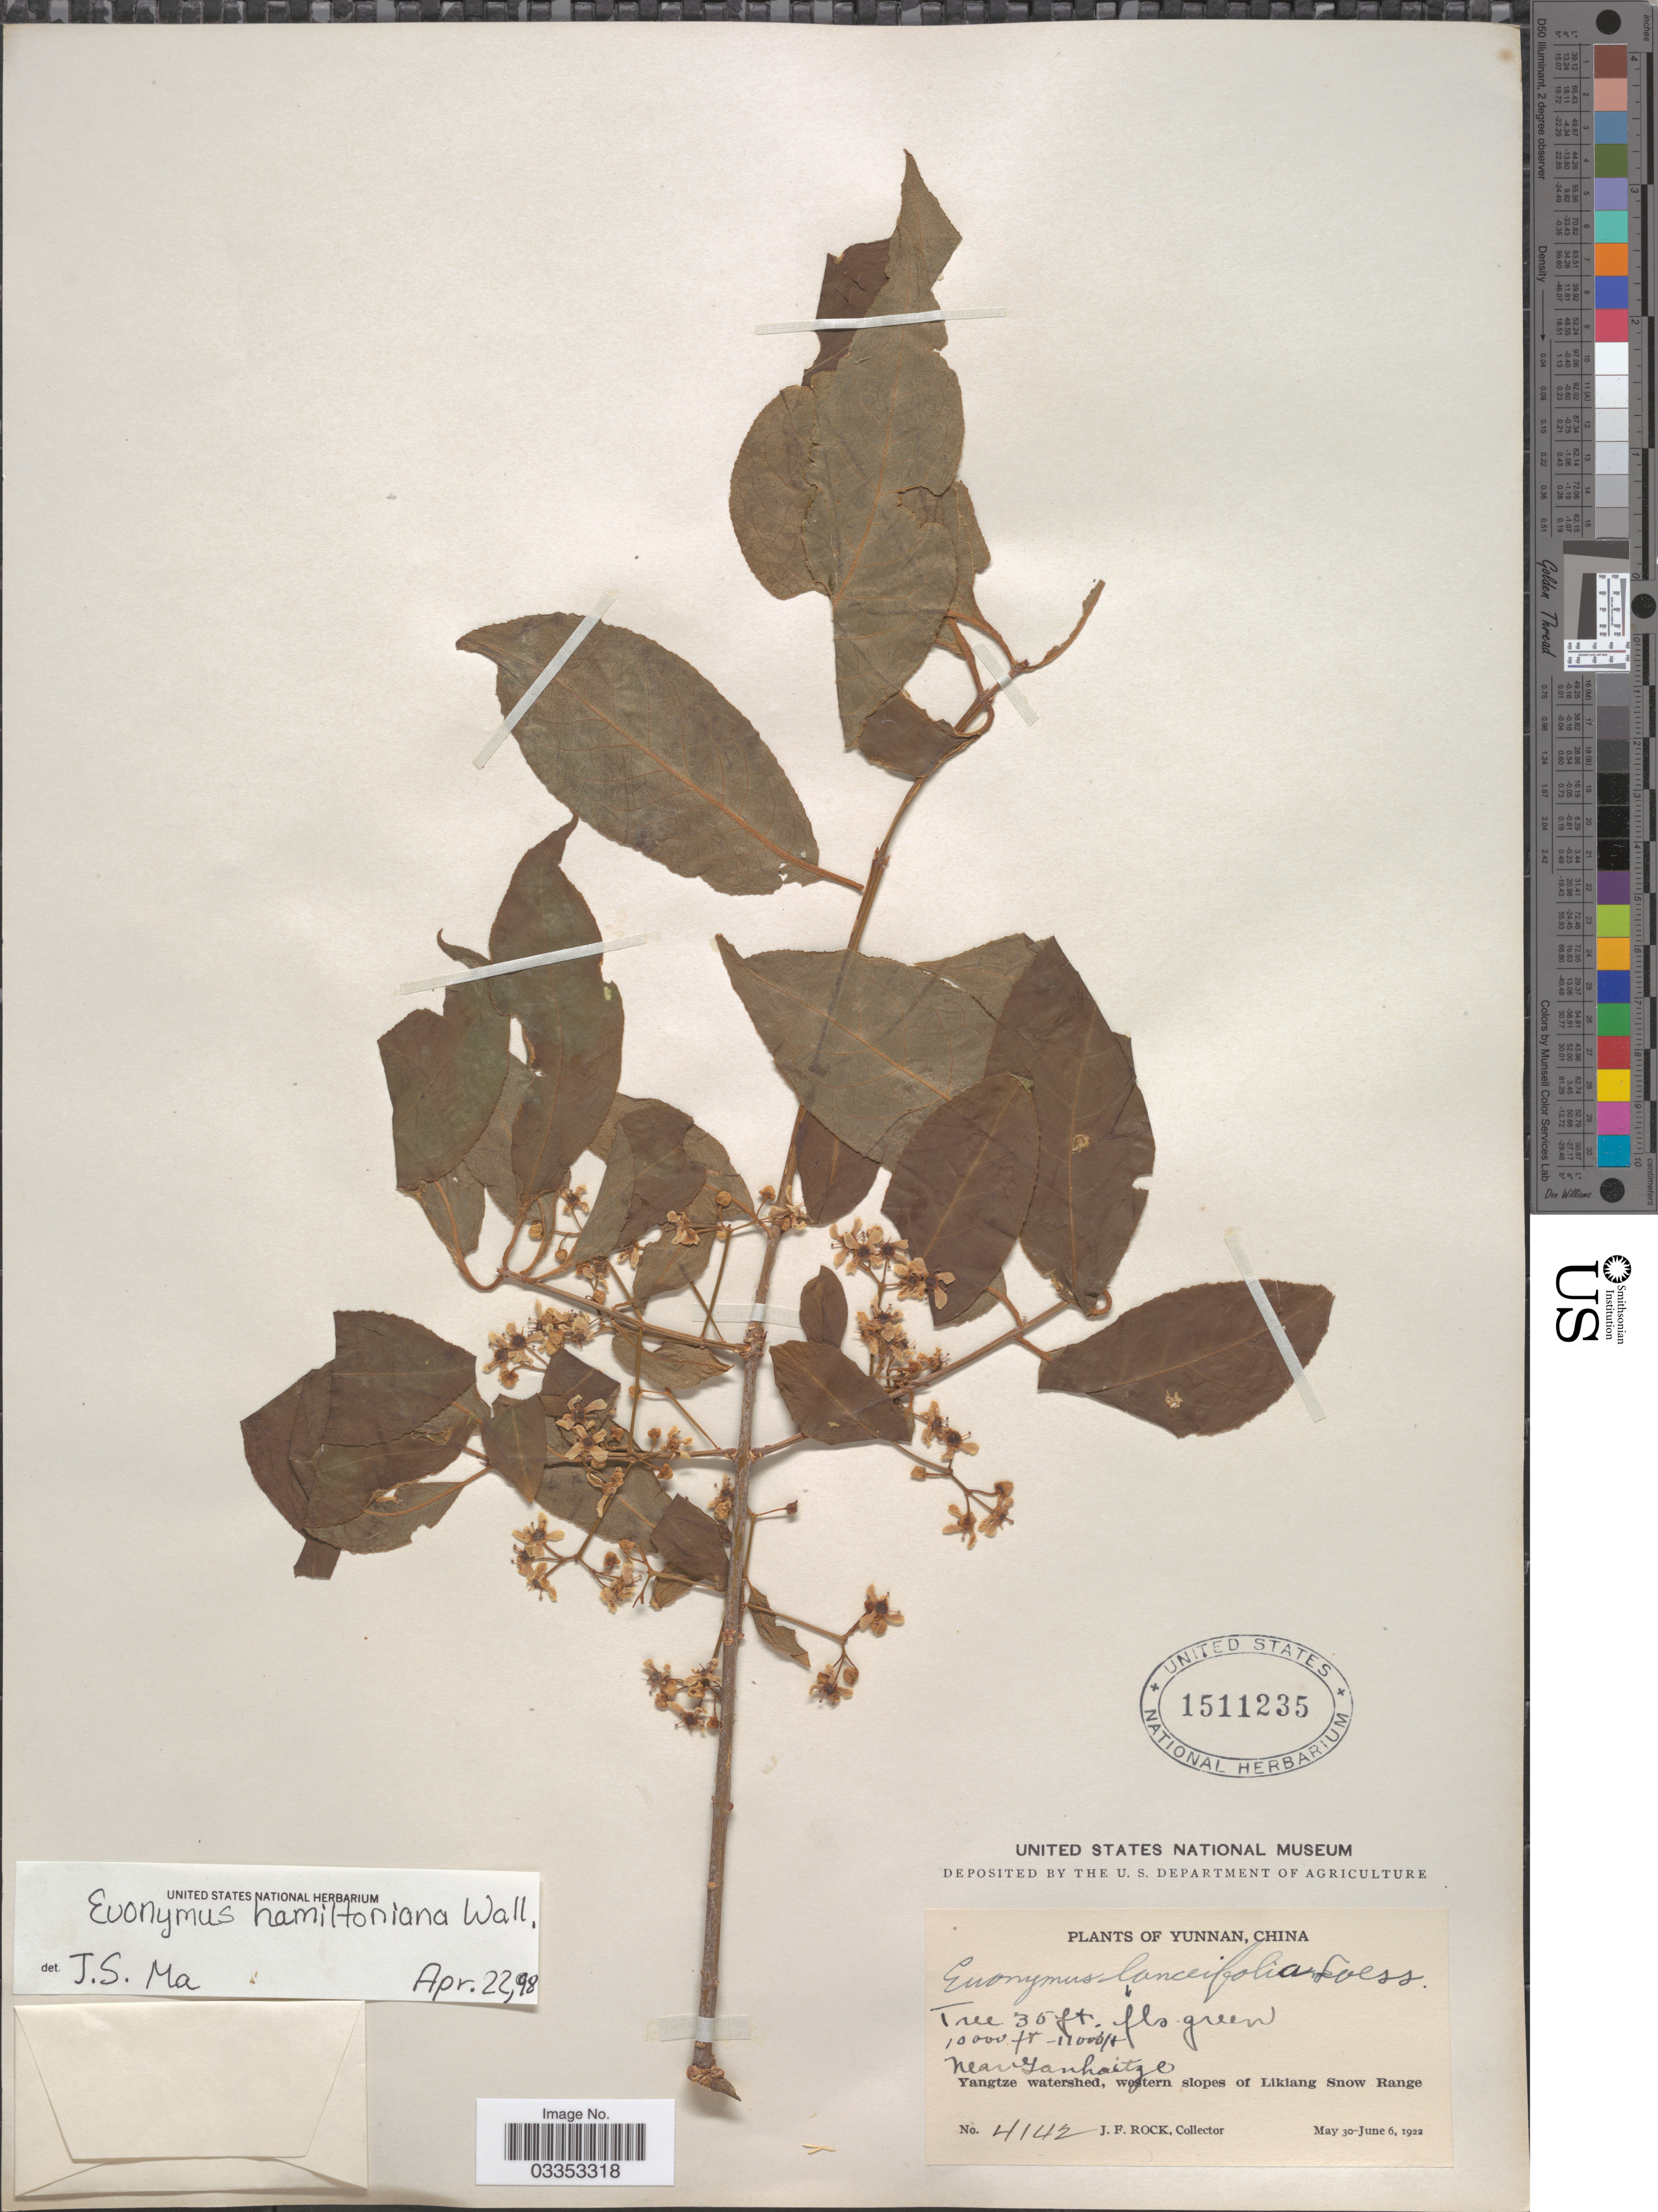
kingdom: Plantae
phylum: Tracheophyta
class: Magnoliopsida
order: Celastrales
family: Celastraceae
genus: Euonymus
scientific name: Euonymus hamiltonianus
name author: Wall.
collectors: J. Rock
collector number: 4142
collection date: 1922-05-30/1922-06-06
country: China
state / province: Yunnan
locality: Near Yanhaitze. Yangtze watershed, western slopes of Likiang Snow Range.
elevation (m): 3048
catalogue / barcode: US 1511235